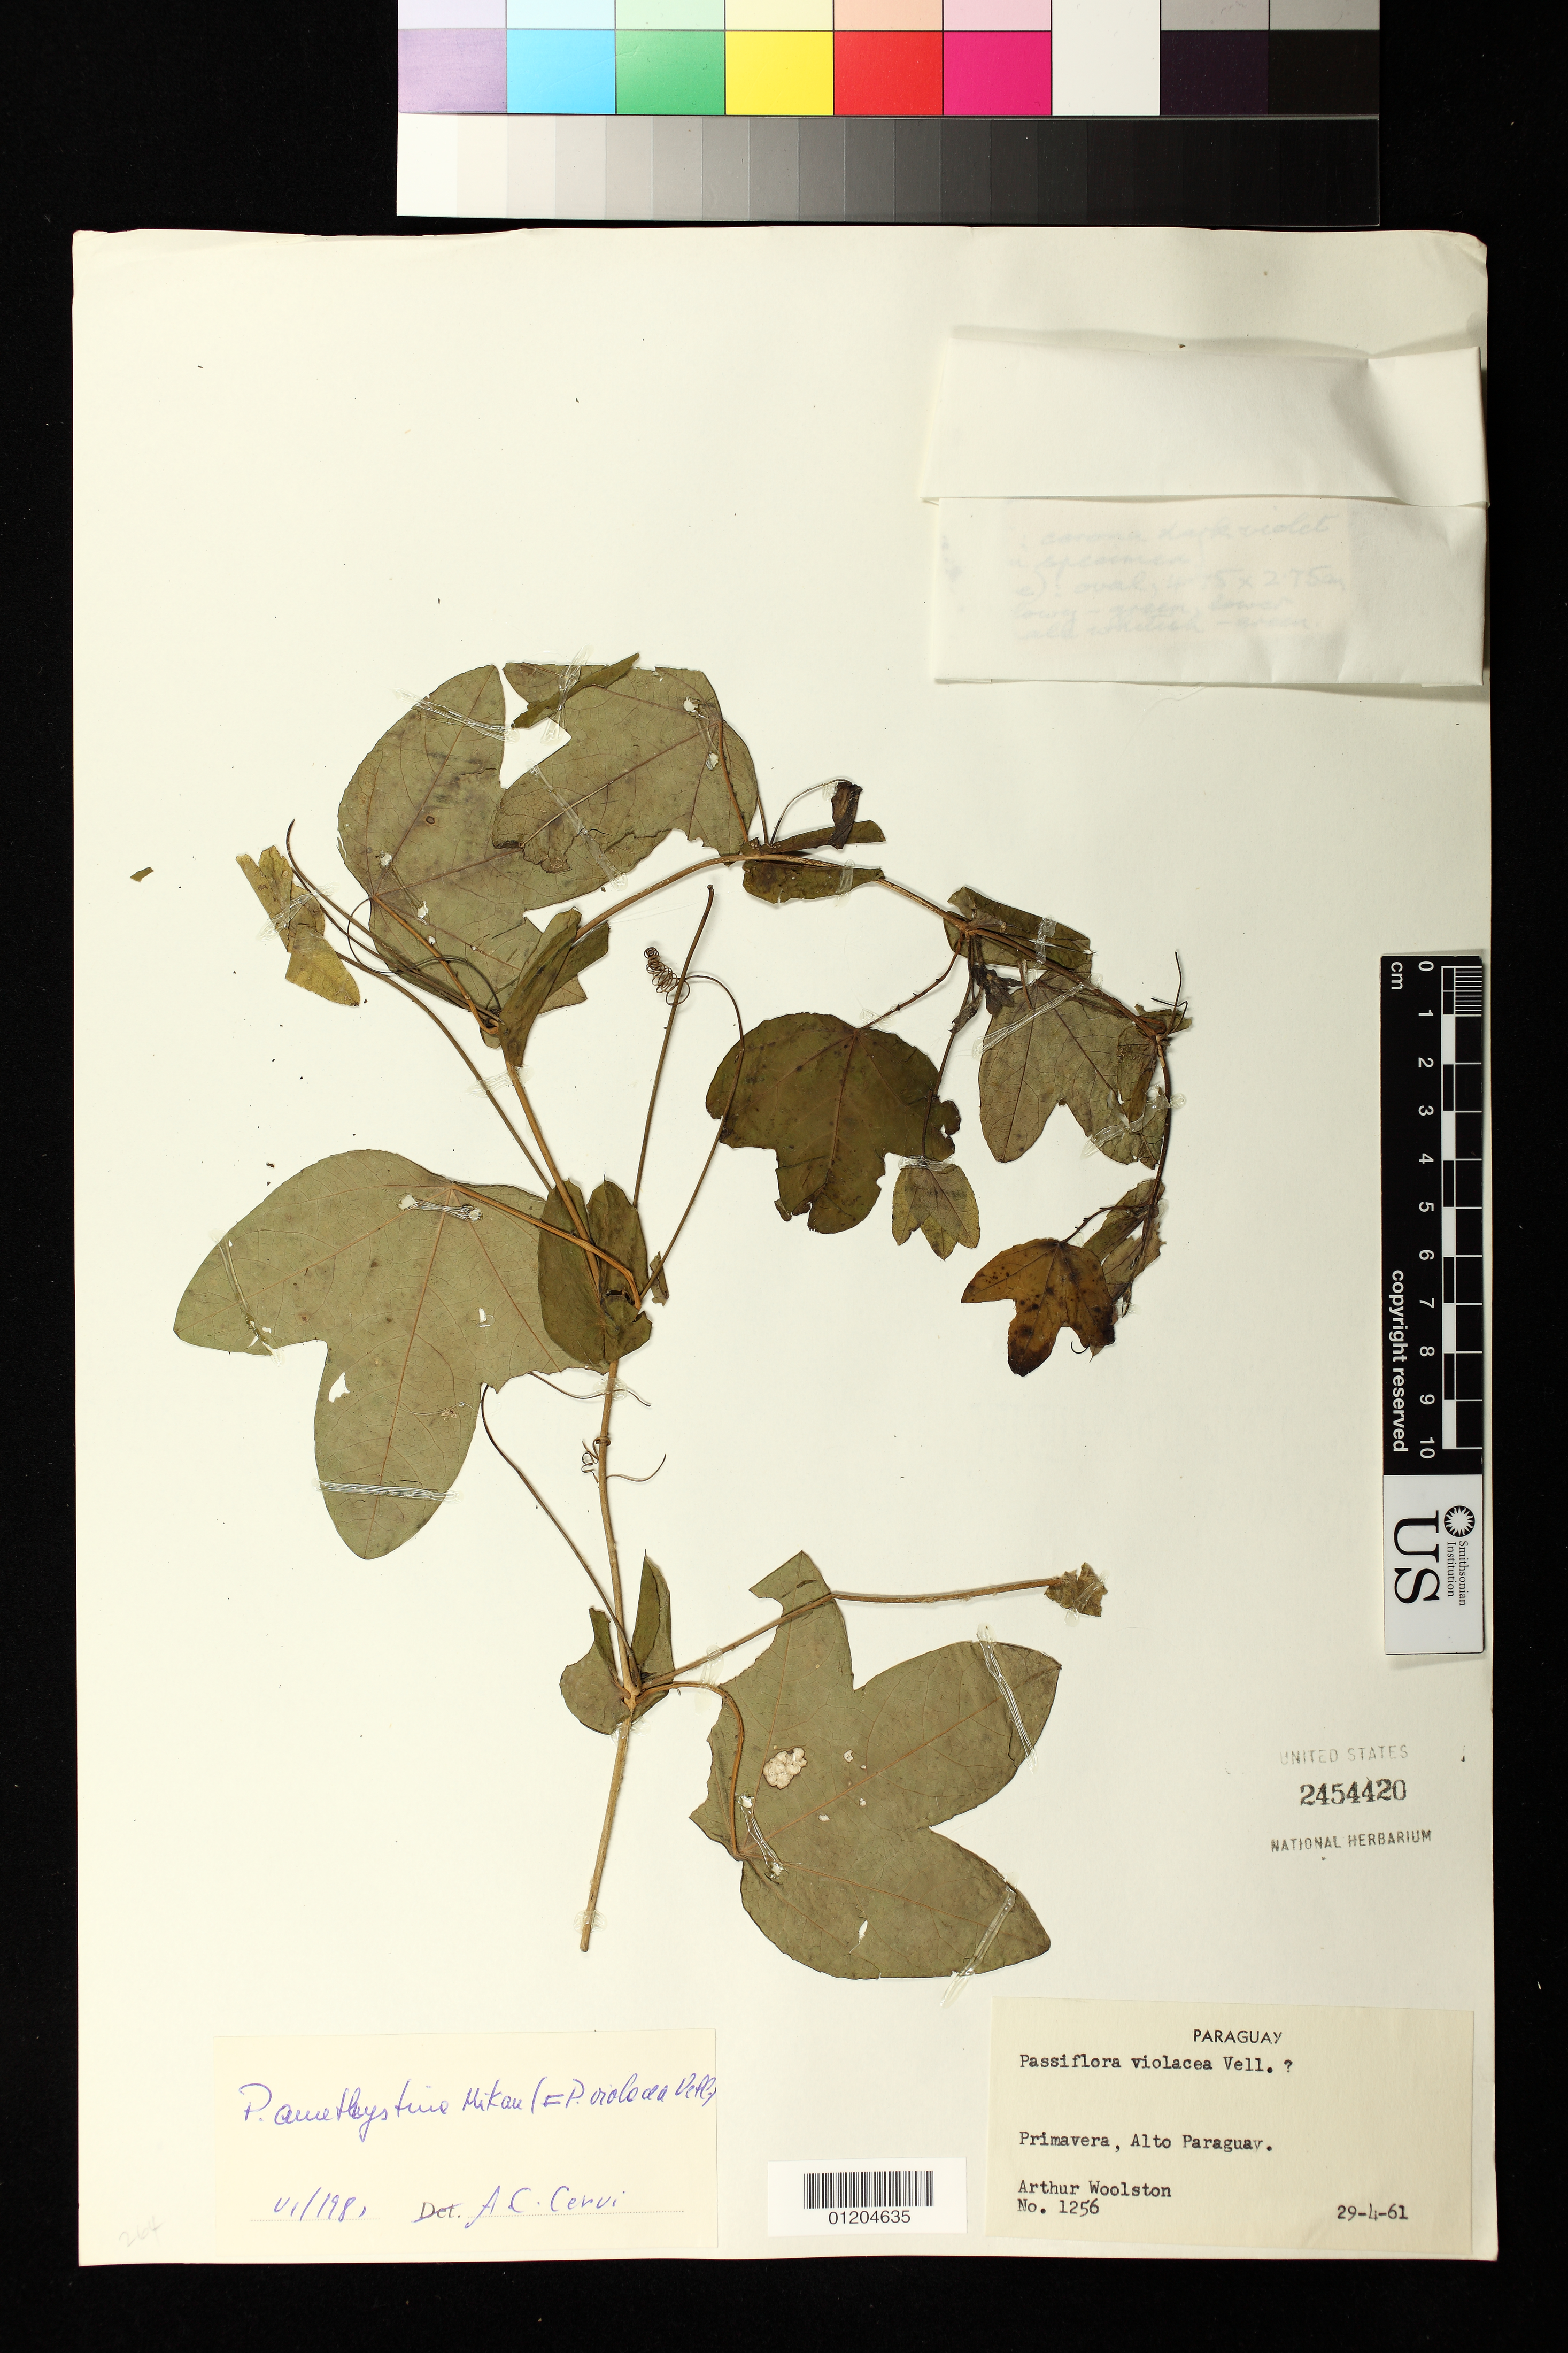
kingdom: Plantae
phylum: Tracheophyta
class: Magnoliopsida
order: Malpighiales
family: Passifloraceae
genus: Passiflora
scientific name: Passiflora amethystina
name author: J.C. Mikan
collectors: A. Woolston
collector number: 1256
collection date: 1961-04-29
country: Paraguay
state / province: Alto Paraguay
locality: Primavera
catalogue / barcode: US 2454420